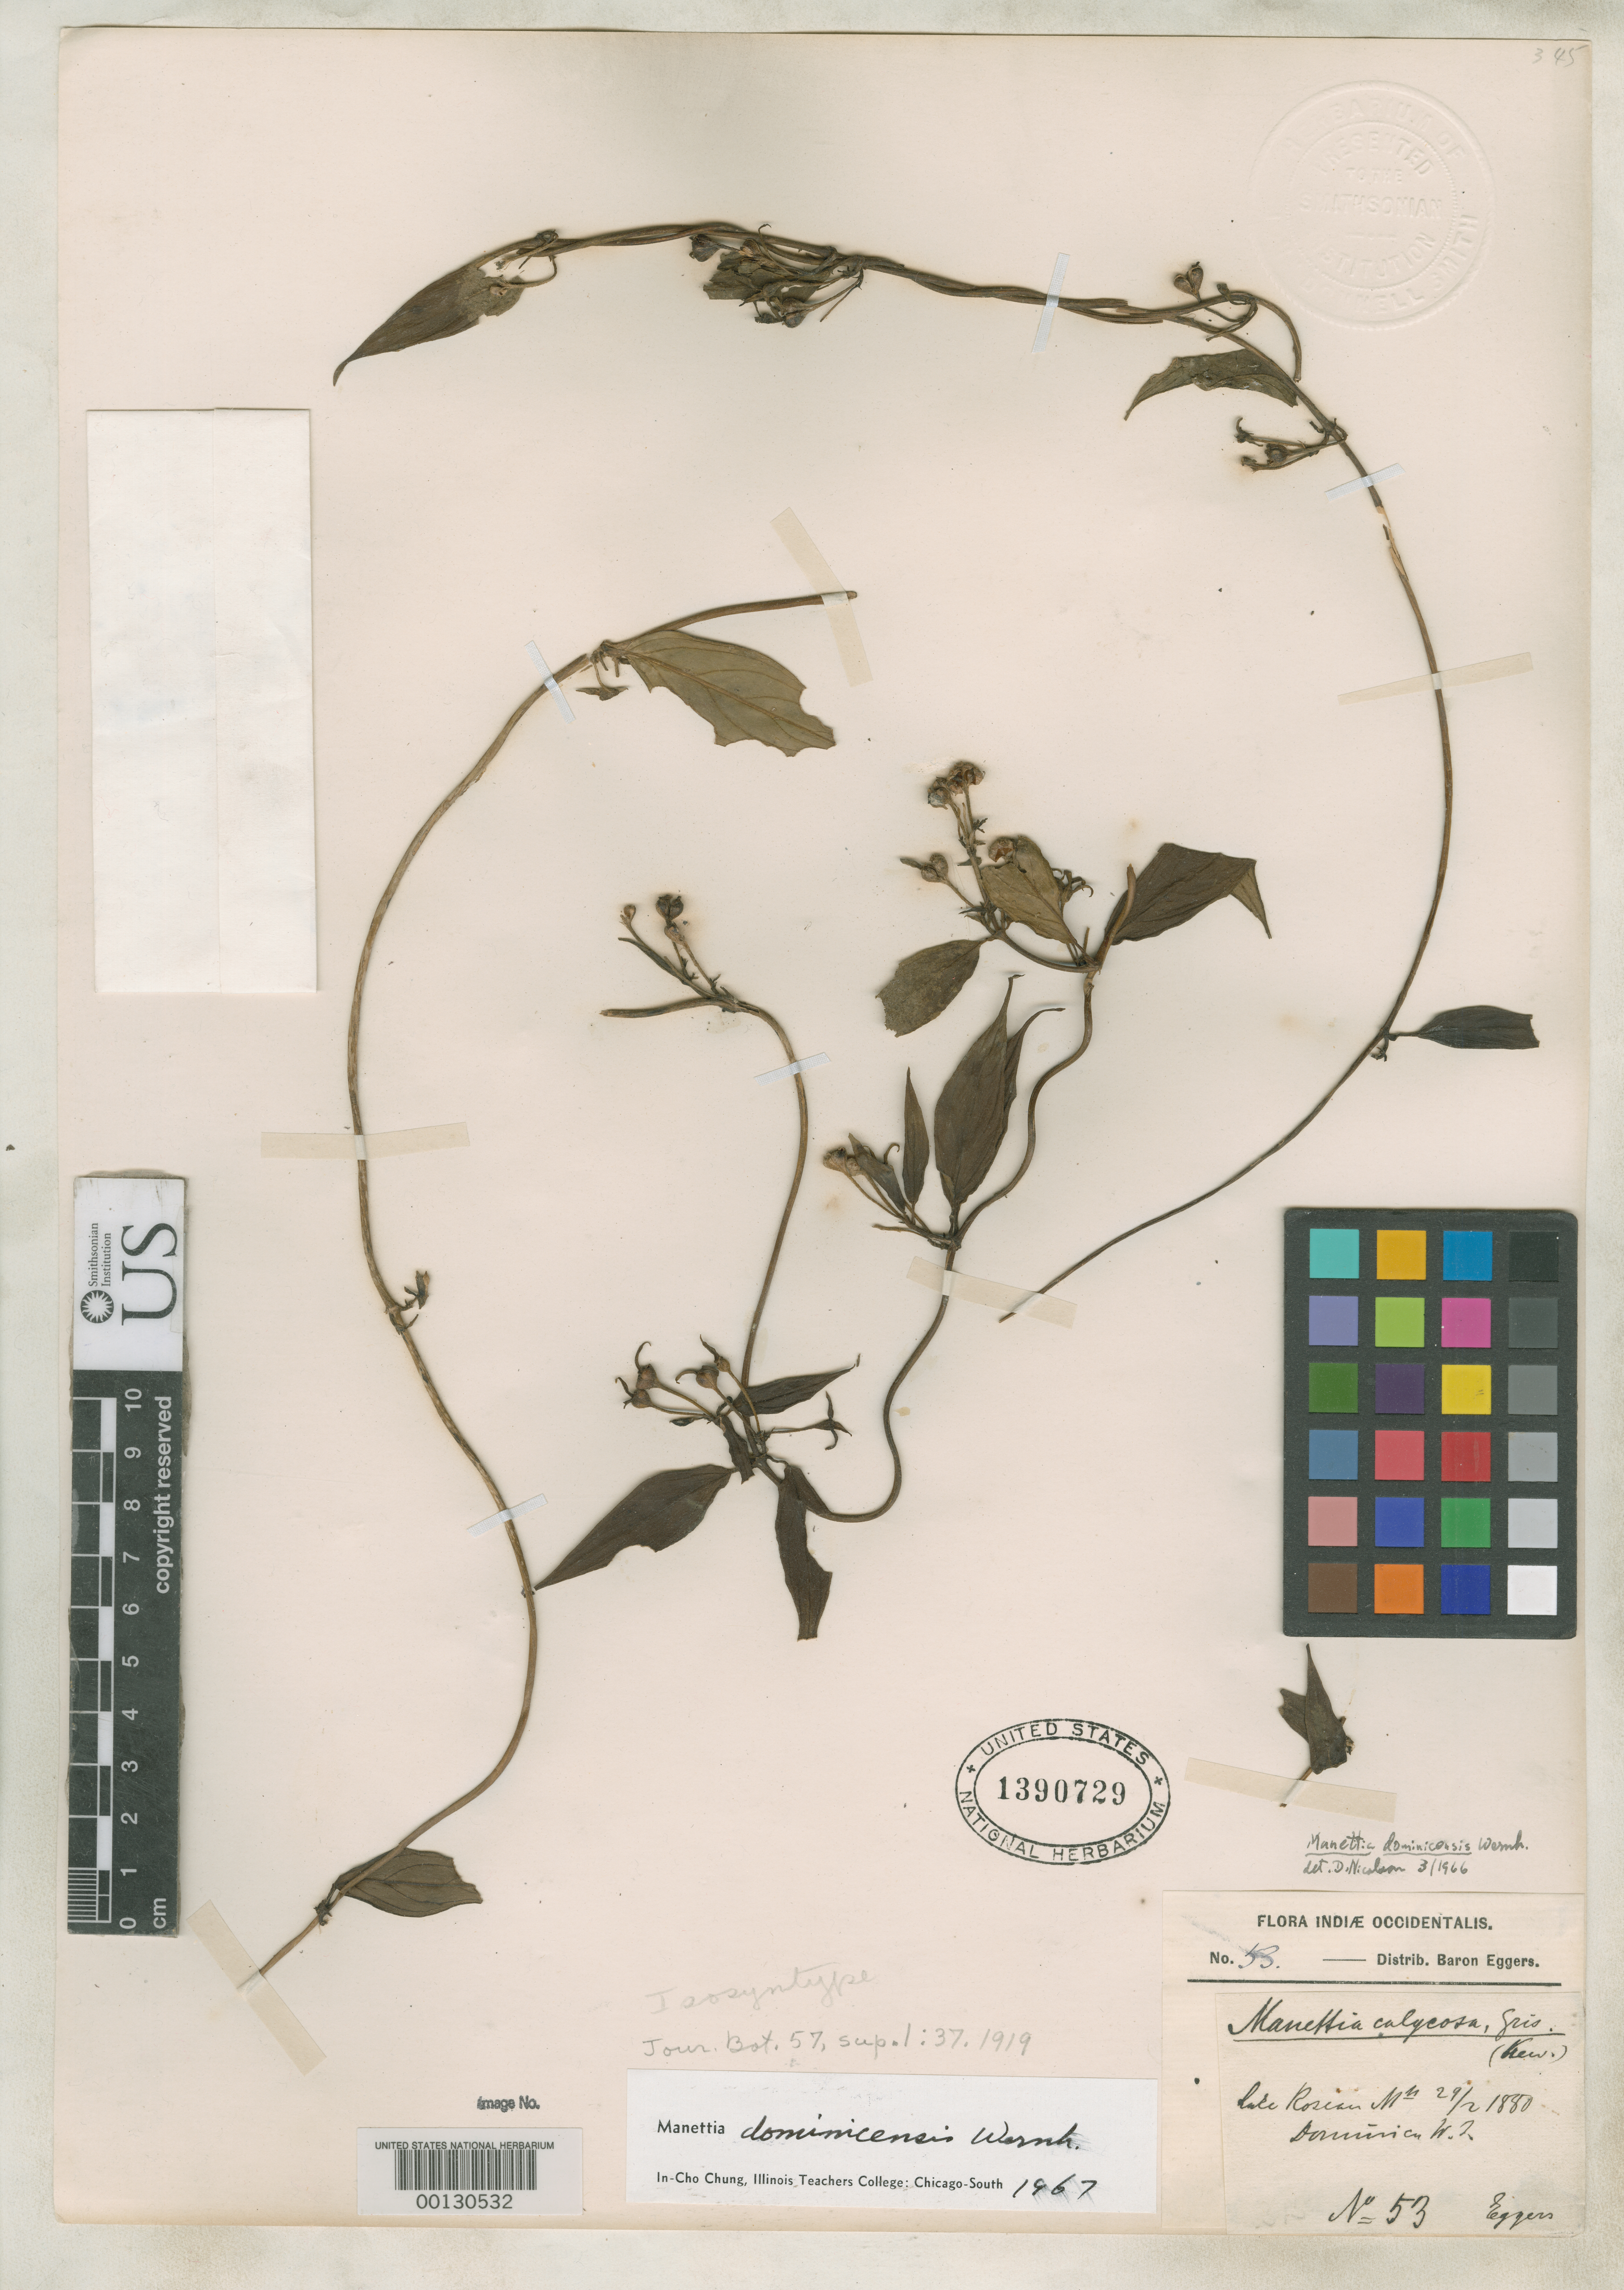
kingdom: Plantae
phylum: Tracheophyta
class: Magnoliopsida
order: Gentianales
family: Rubiaceae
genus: Manettia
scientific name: Manettia dominicensis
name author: Wernham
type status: Isosyntype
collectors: H. F. A. von Eggers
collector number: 53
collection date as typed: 1880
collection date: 1880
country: Dominica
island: Dominica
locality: Lake Rosian.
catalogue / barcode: US 1390729